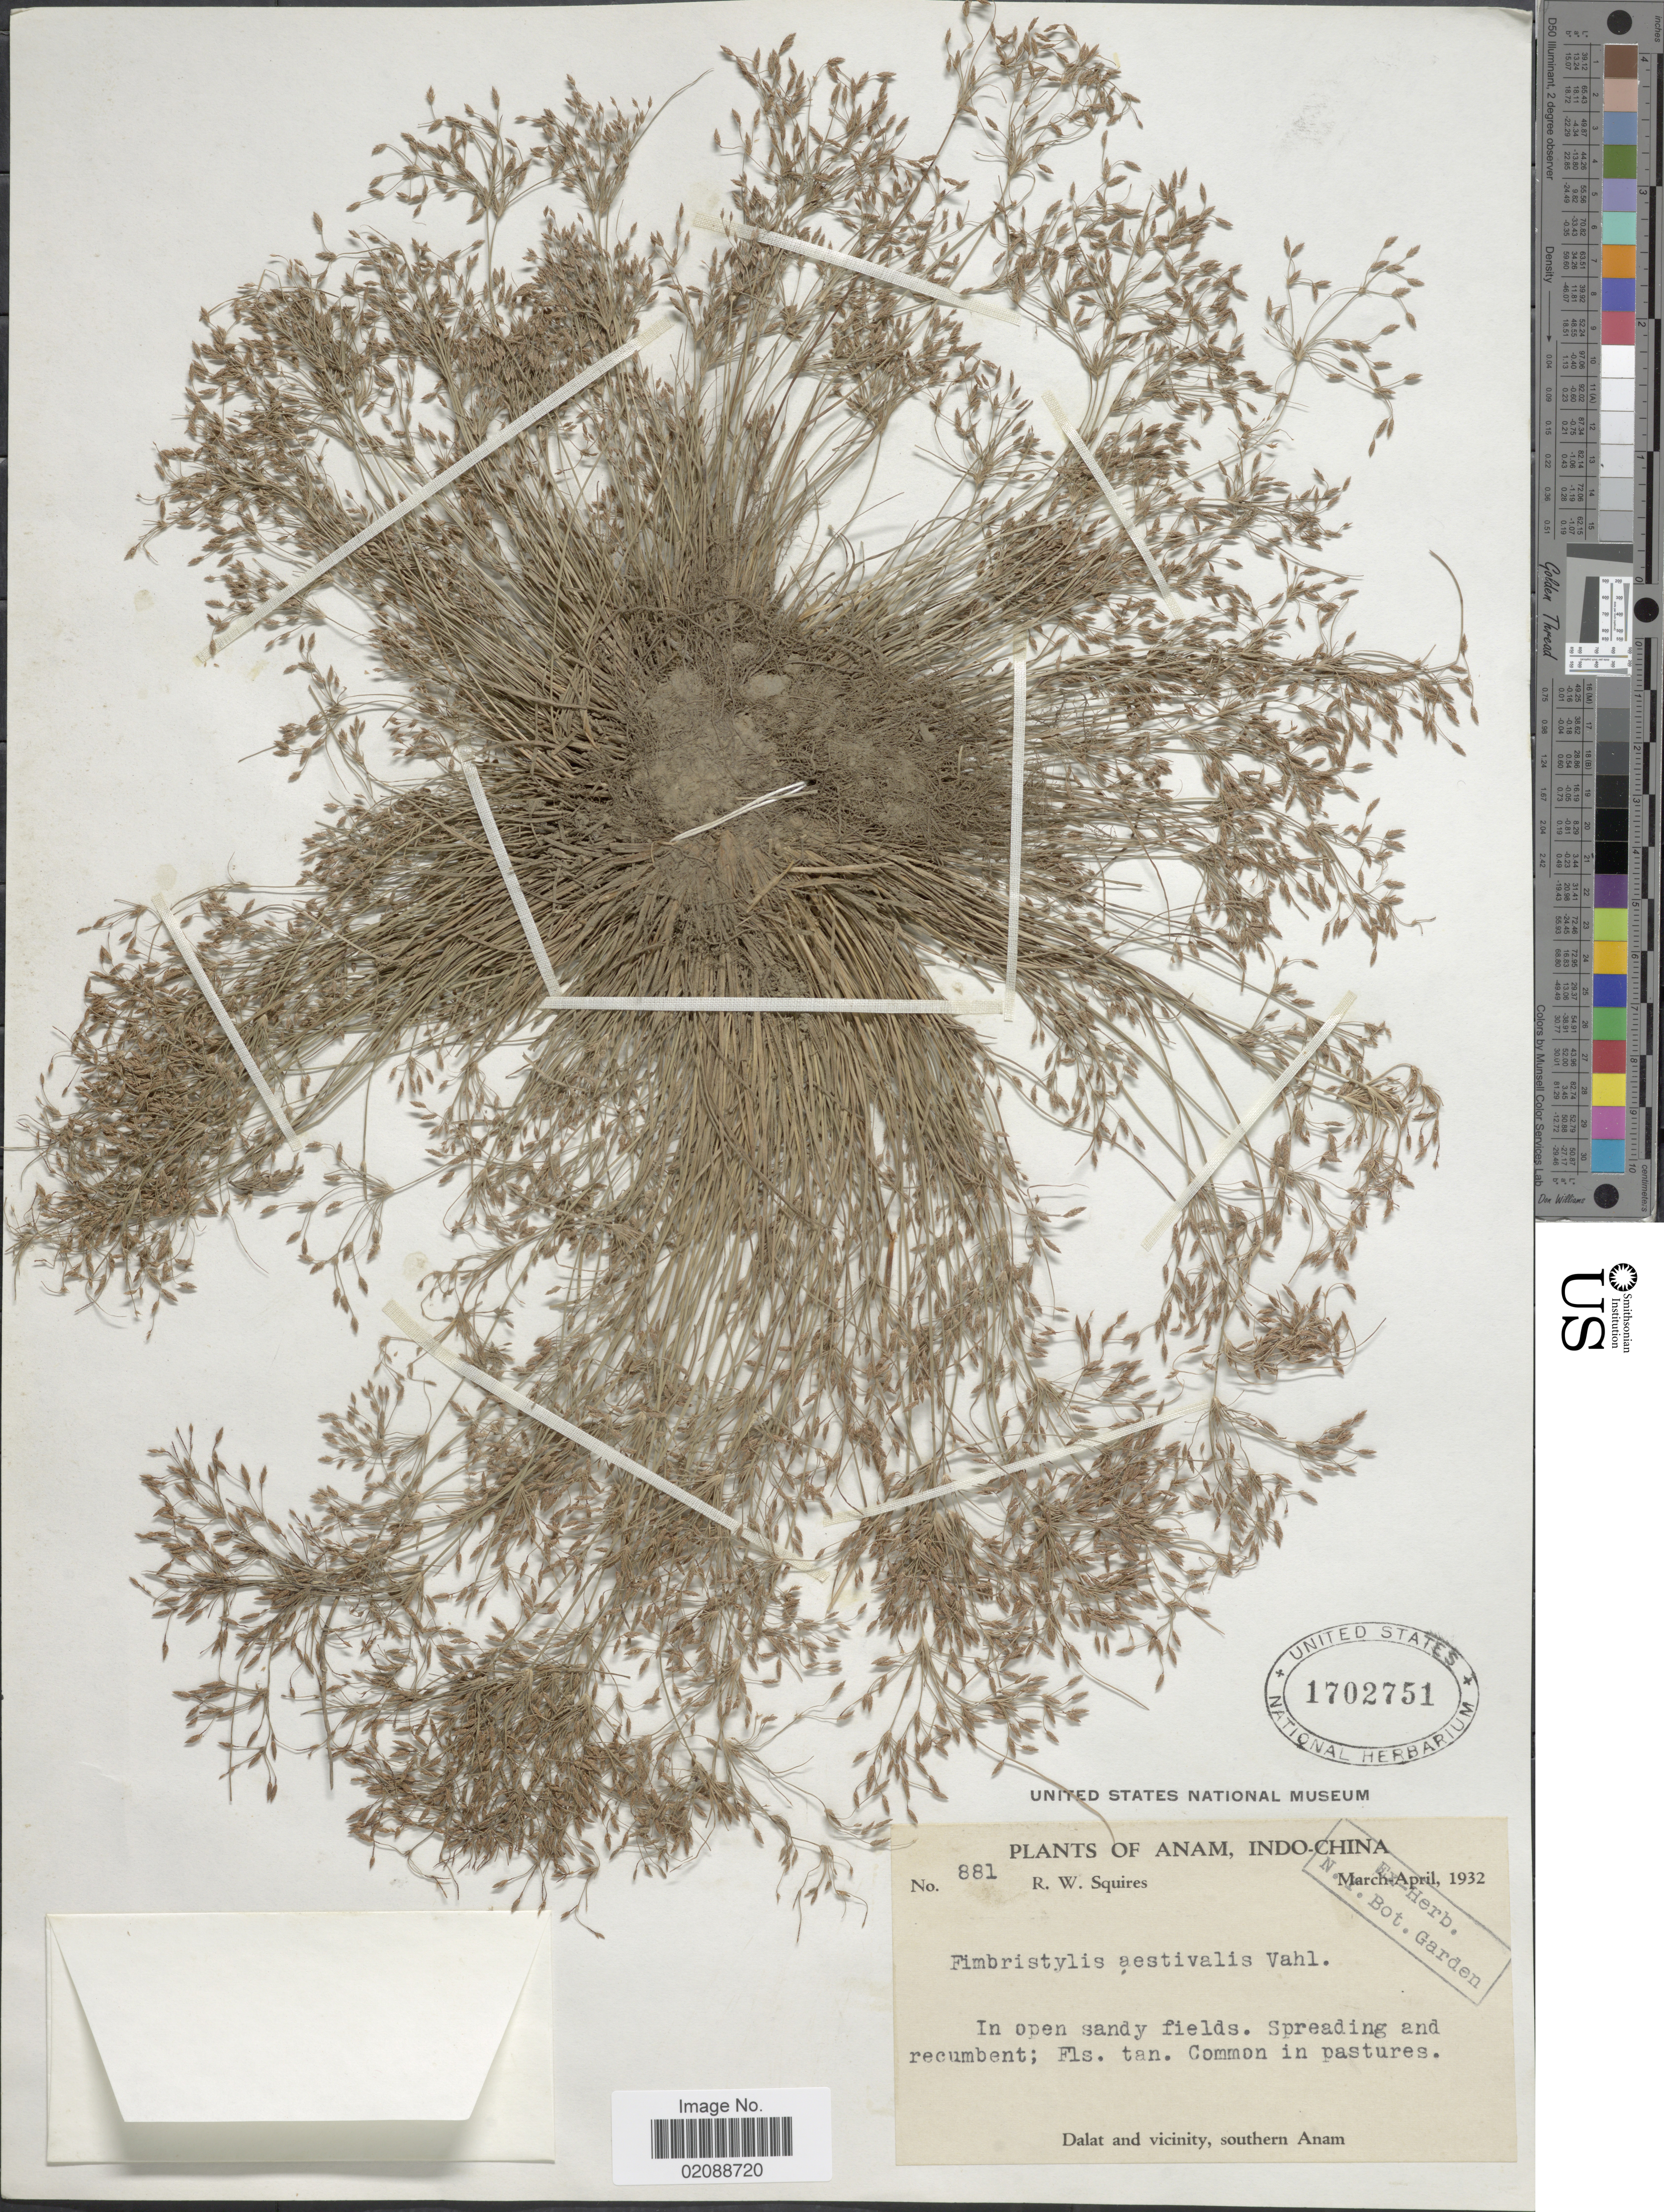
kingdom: Plantae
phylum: Tracheophyta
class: Liliopsida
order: Poales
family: Cyperaceae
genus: Fimbristylis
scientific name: Fimbristylis aestivalis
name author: (Retz.) Vahl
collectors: R. Squires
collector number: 881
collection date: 1932-03/1932-04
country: Vietnam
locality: Anam, Indo-China, Dalat and vicinity, southern Anam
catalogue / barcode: US 1702751